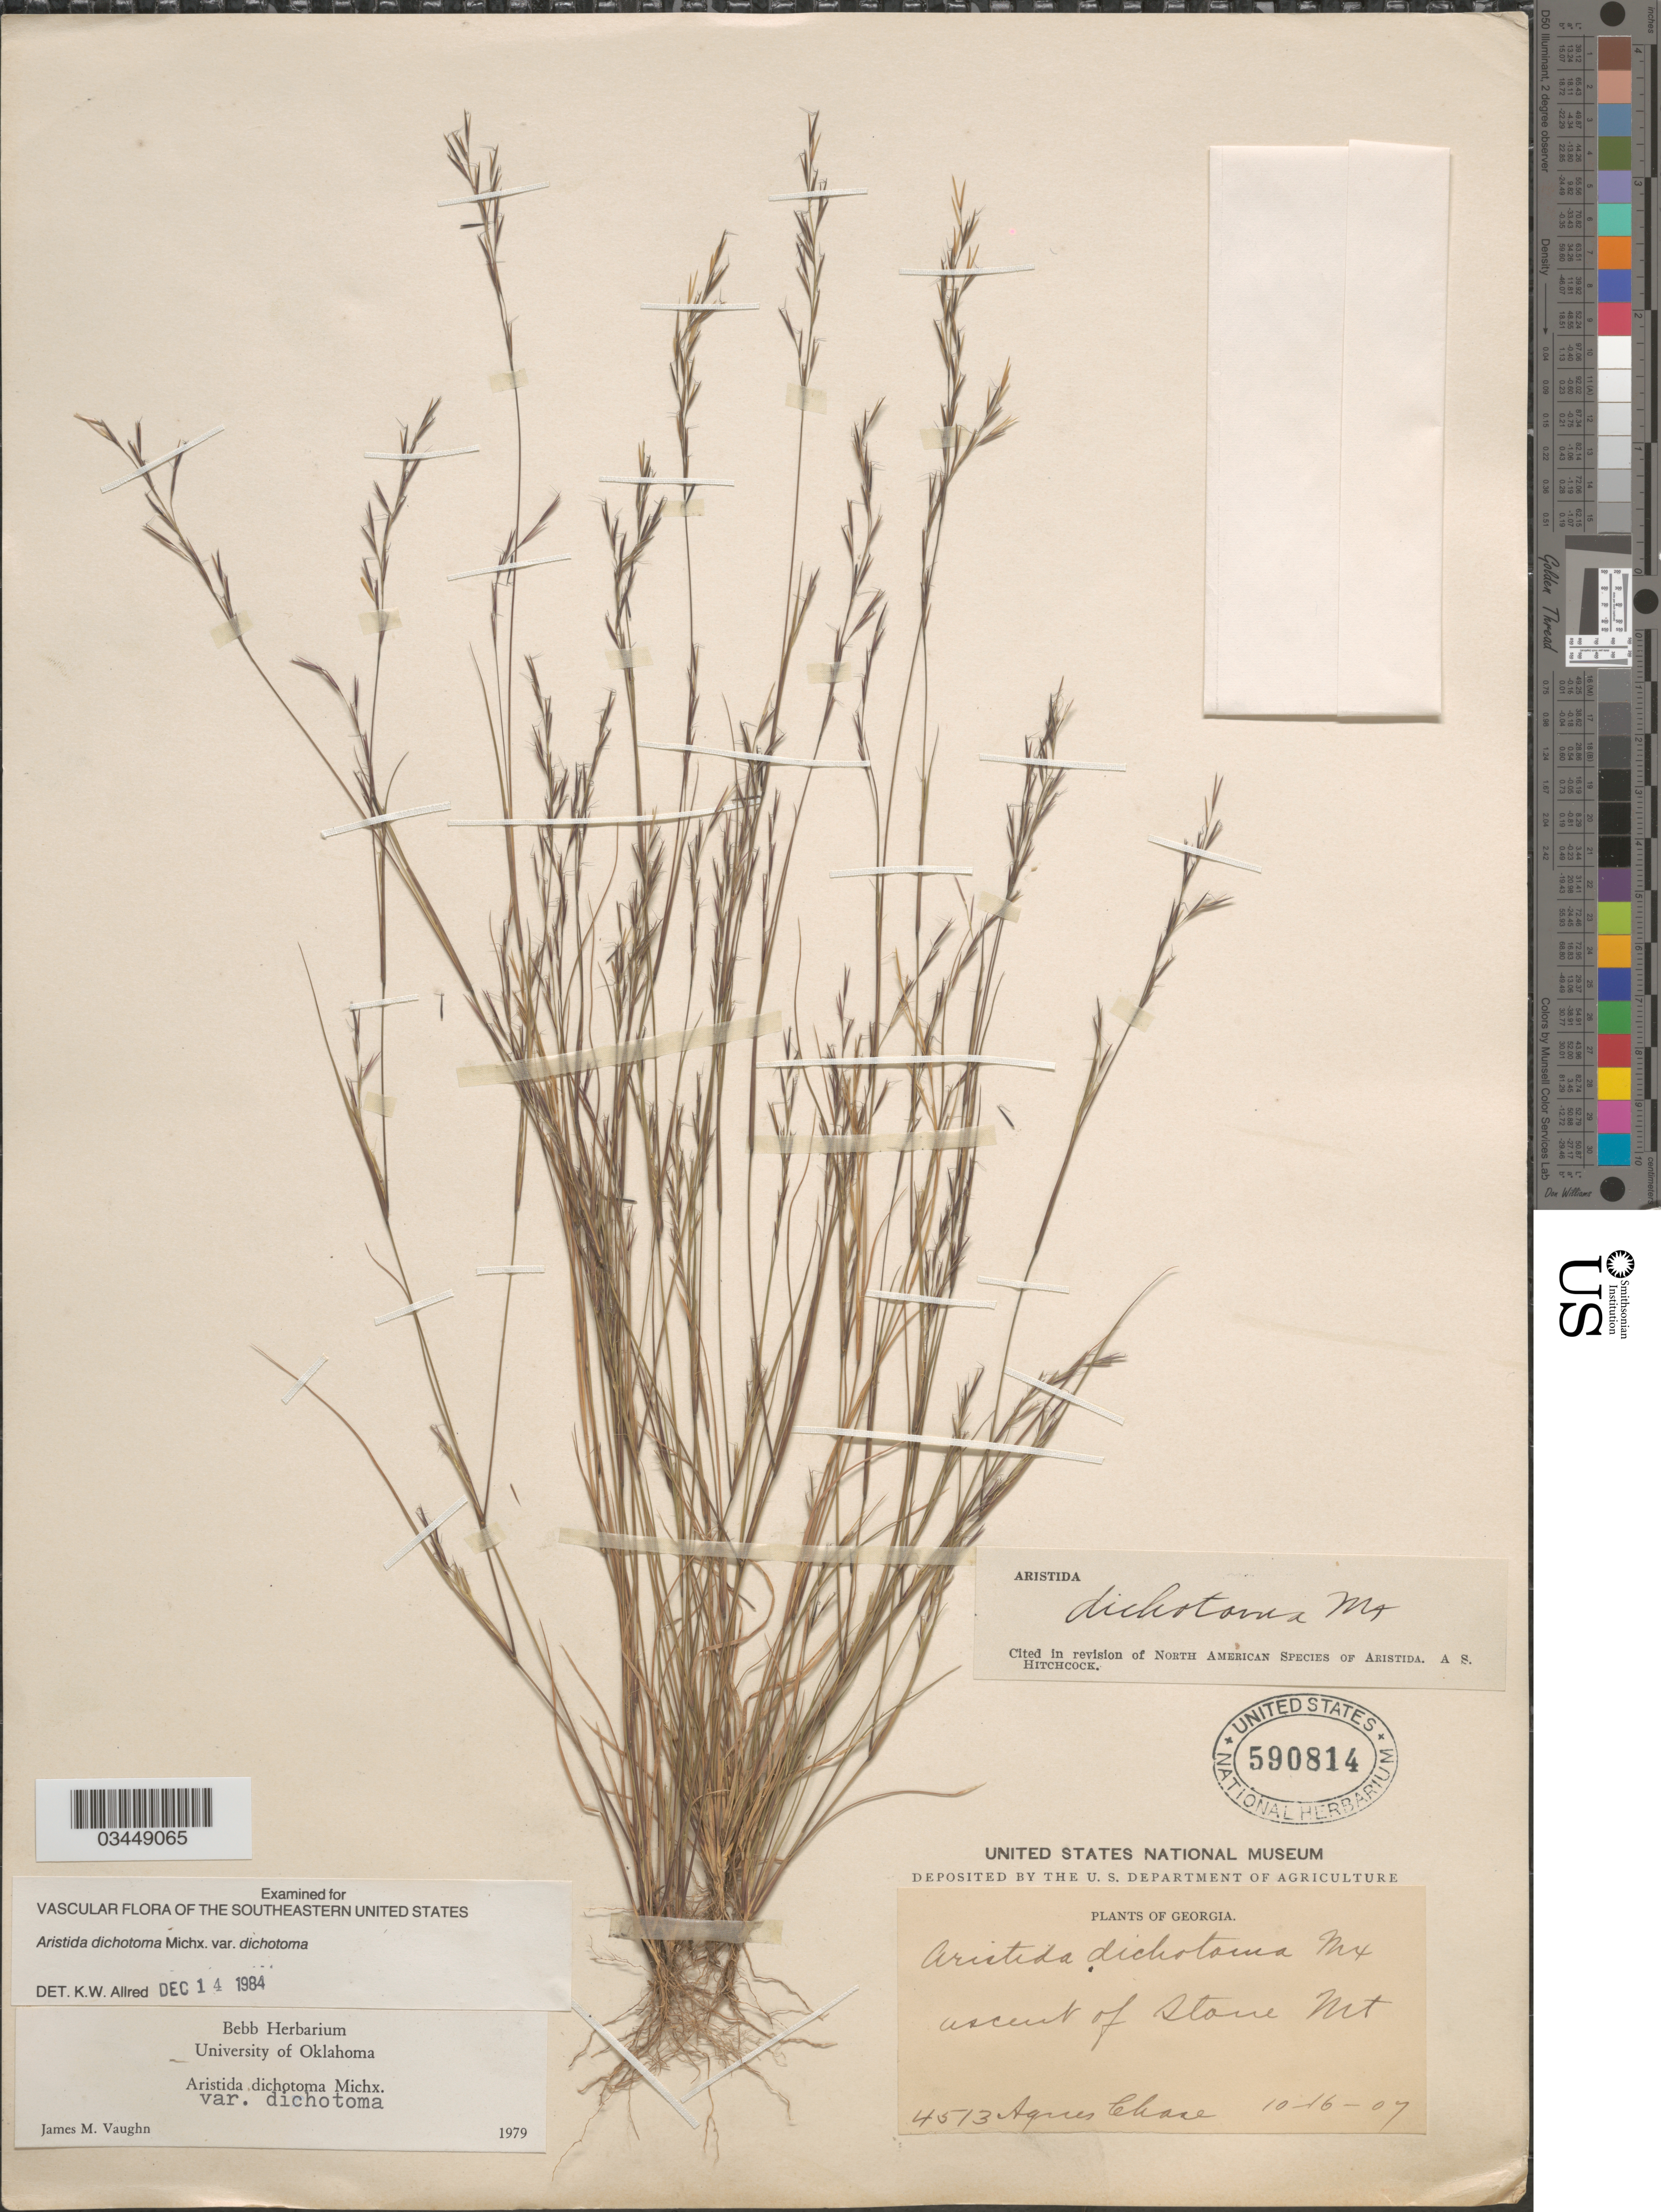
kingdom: Plantae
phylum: Tracheophyta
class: Liliopsida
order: Poales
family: Poaceae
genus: Aristida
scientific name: Aristida dichotoma var. dichotoma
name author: Michx.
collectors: A. Chase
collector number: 4513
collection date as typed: Transcribed d/m/y: 16/10/7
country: United States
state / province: Georgia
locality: Ascent of Stone Mt.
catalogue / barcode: US 590814